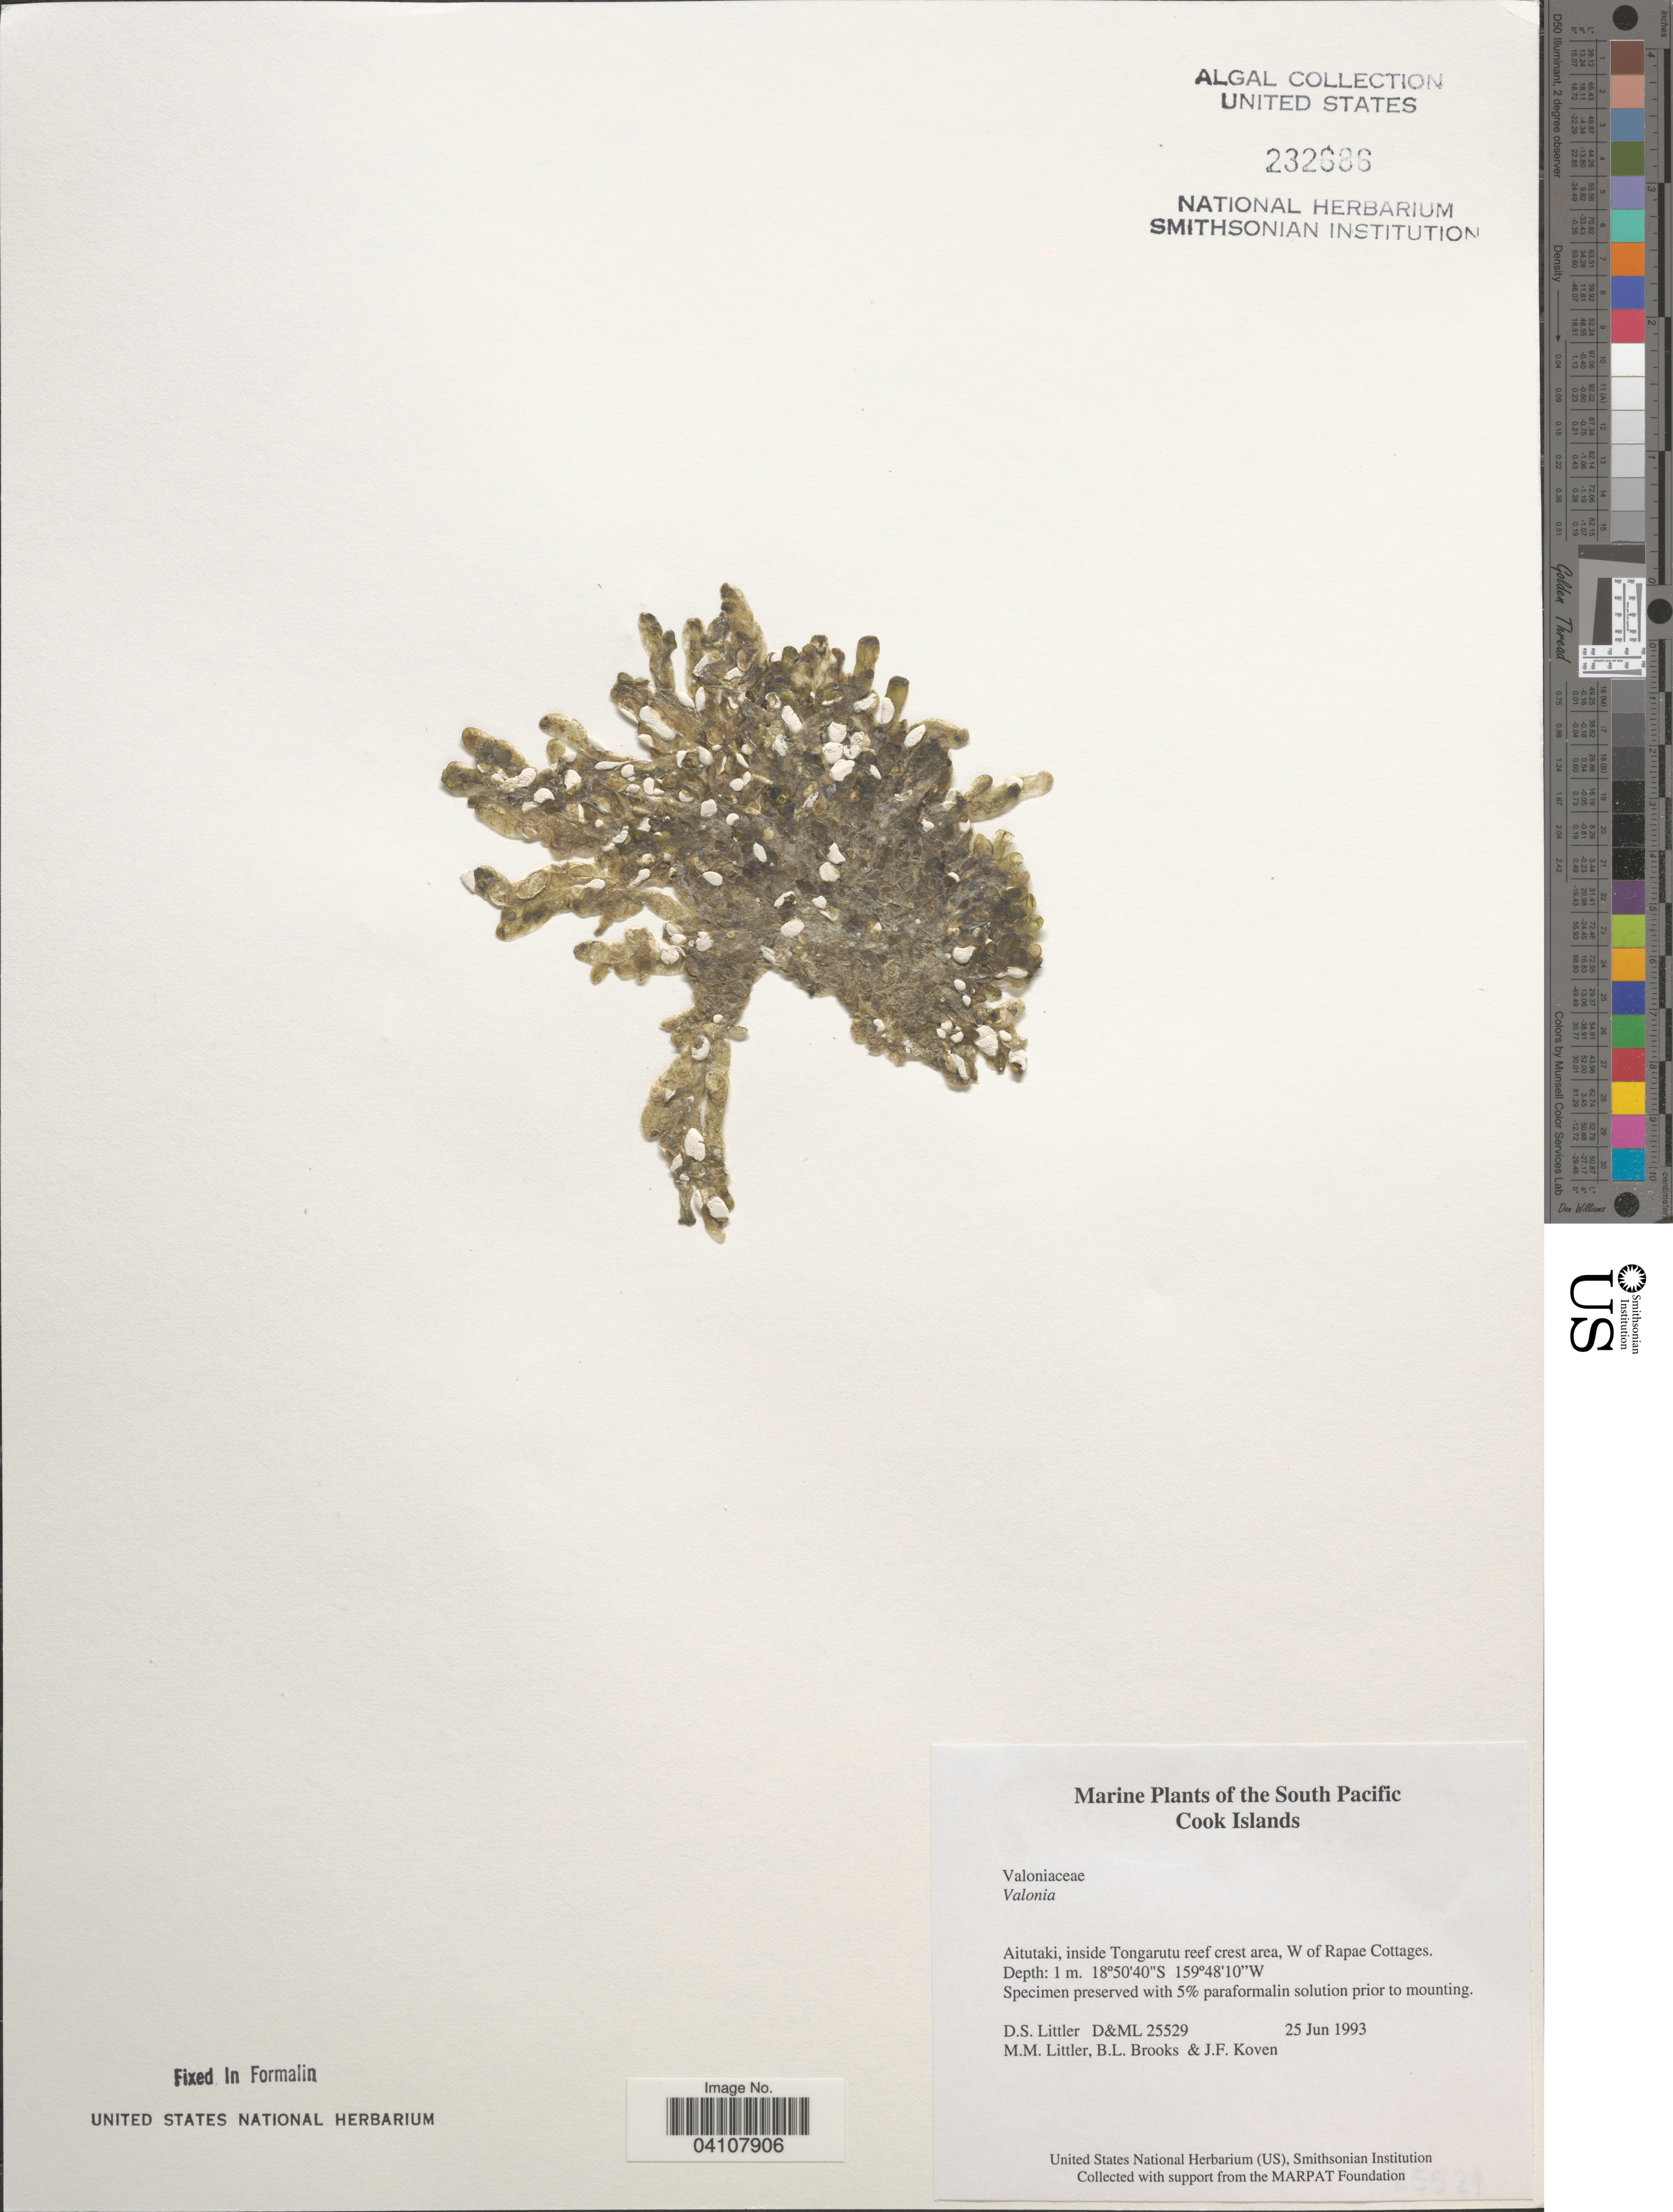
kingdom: Plantae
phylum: Chlorophyta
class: Ulvophyceae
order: Siphonocladales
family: Valoniaceae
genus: Valonia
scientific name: Valonia sp.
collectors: D. S. Littler, B. Brooks & J. Koven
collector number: D&ML25529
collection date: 1993-06-25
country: Cook Islands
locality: The South Pacific. Aitutaki, inside Tongarutu reef crest area, W of Rapae Cottages.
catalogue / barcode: US 232686